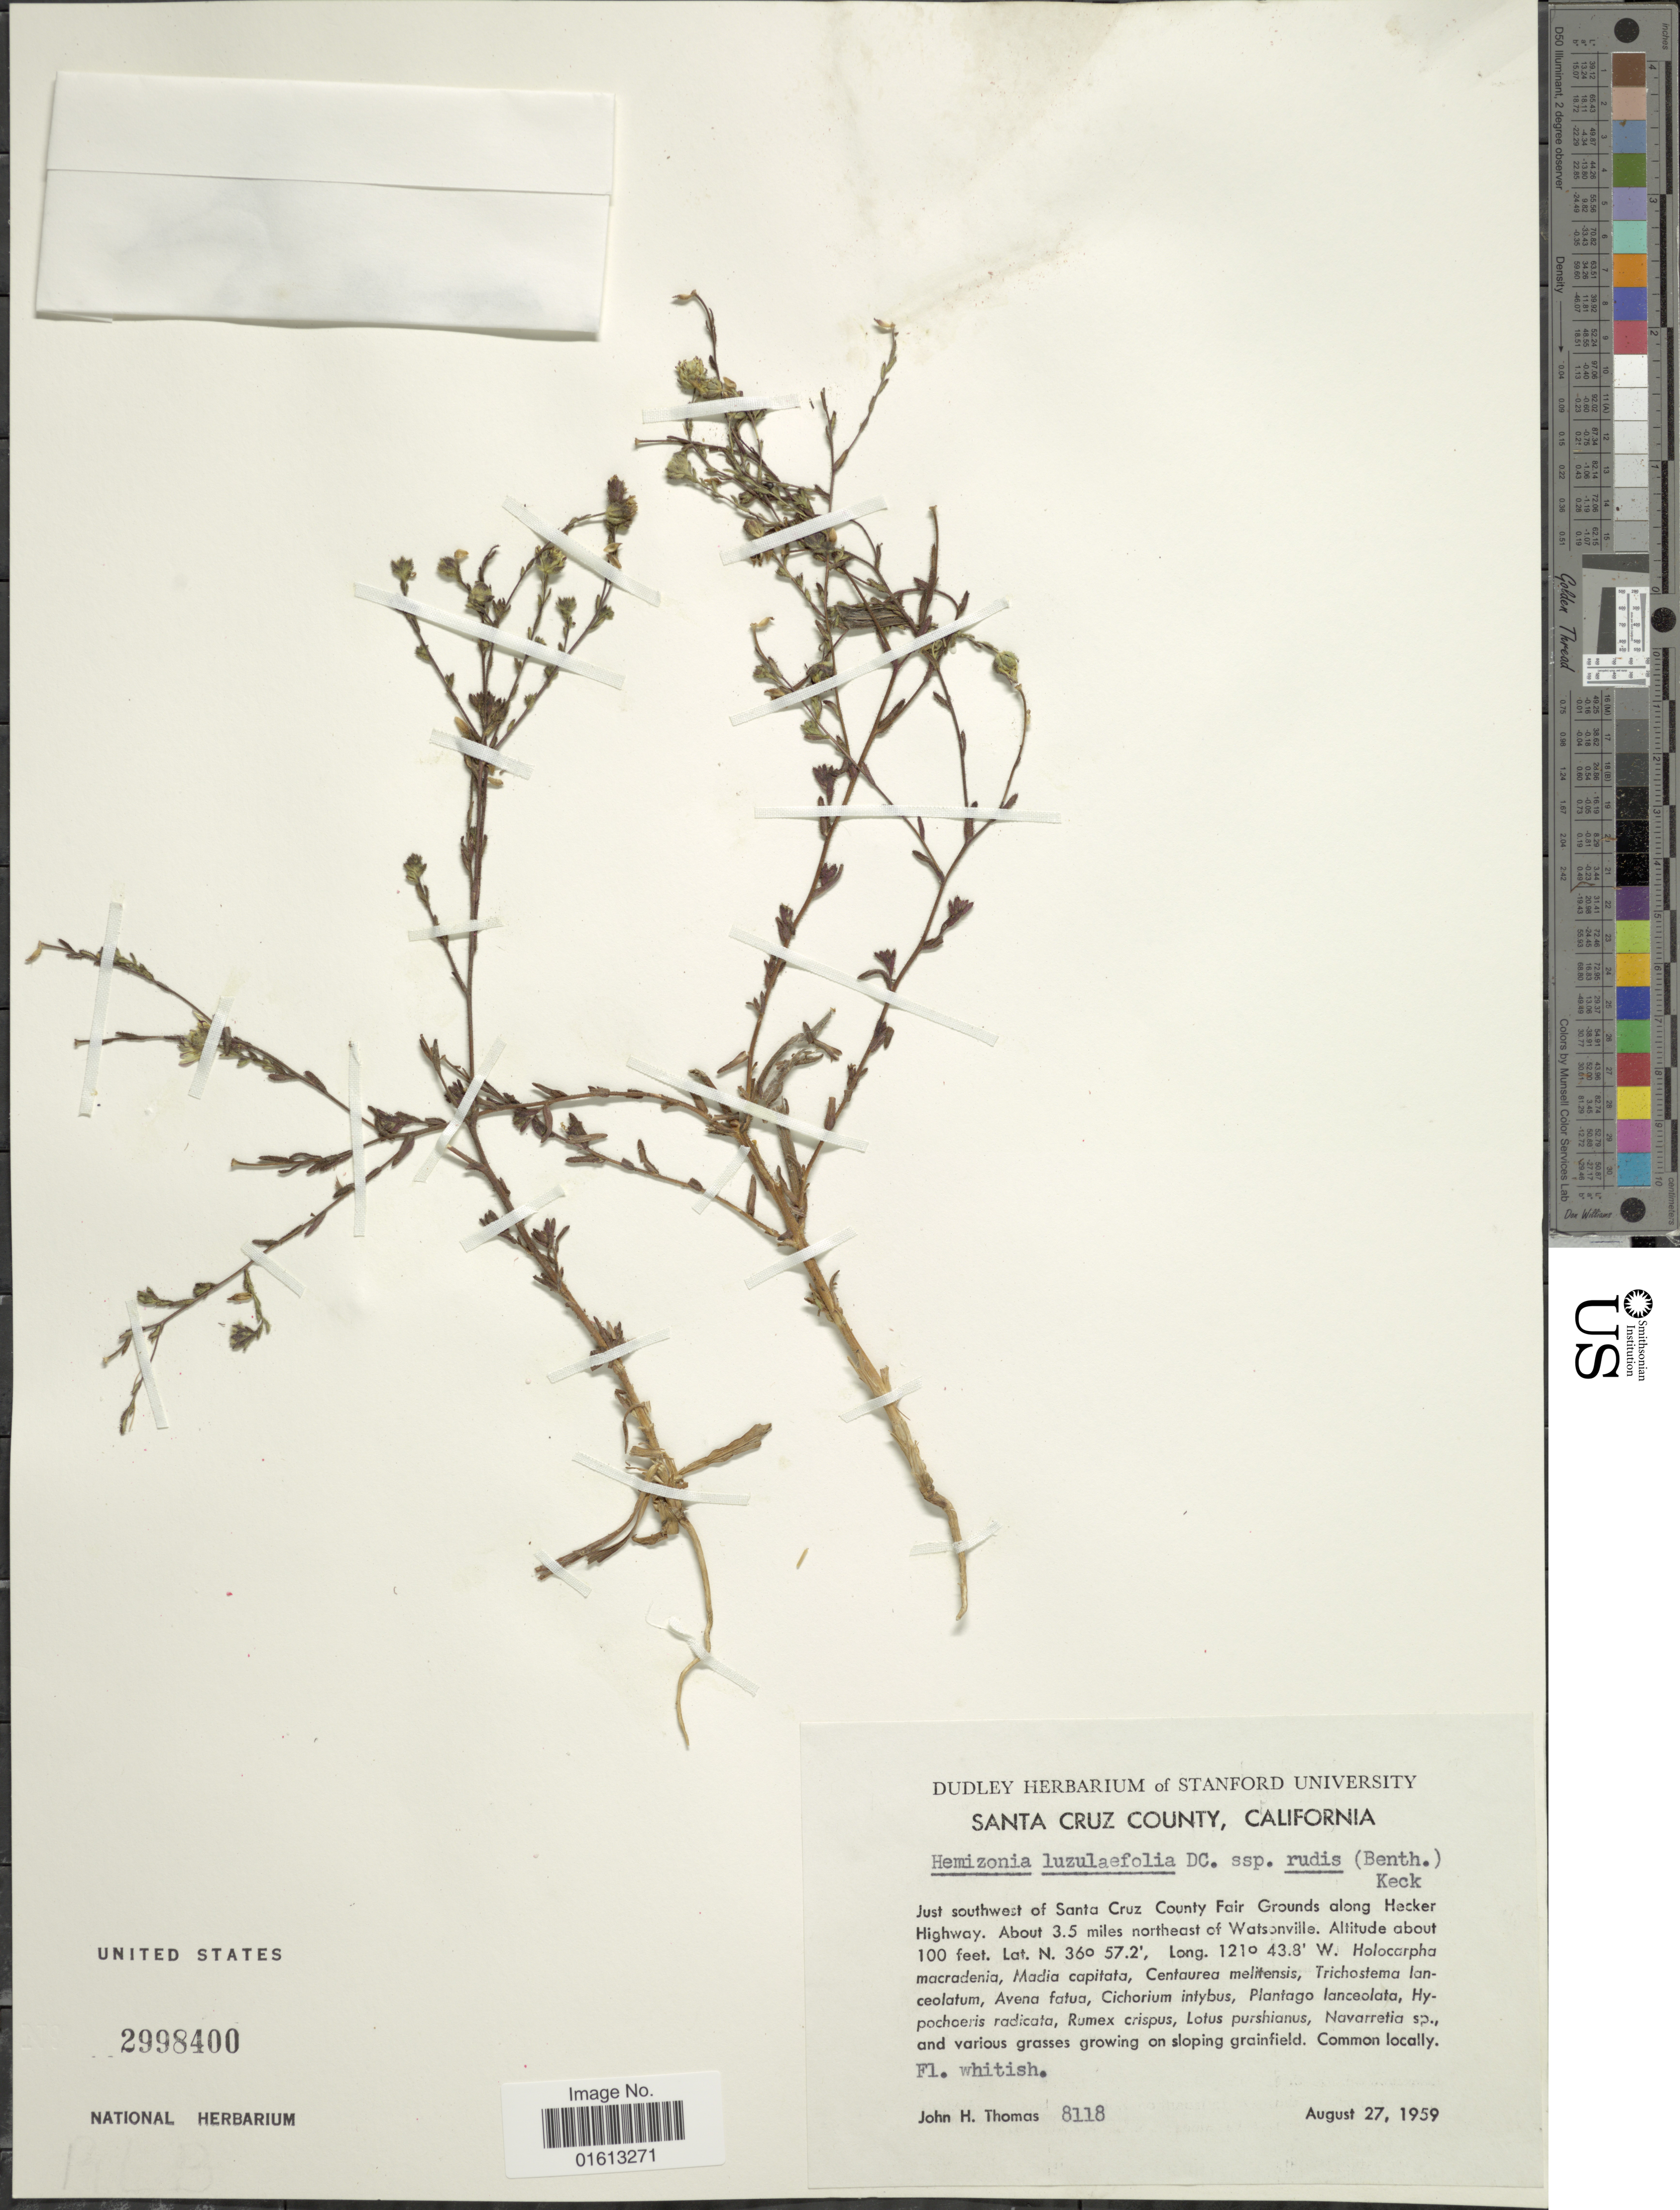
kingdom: Plantae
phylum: Tracheophyta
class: Magnoliopsida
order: Asterales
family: Asteraceae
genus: Hemizonia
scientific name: Hemizonia congesta subsp. luzulaefolia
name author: (DC.) Babc. & H.M. Hall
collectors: J. H. Thomas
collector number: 8118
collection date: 1959-08-27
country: United States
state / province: California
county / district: Santa Cruz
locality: Santa Cruz County, just southwest of Santa Cruz Fair Grounds along Hecker Highway, about 3.5 miles northeast of Watsonville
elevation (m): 30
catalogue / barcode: US 2998400